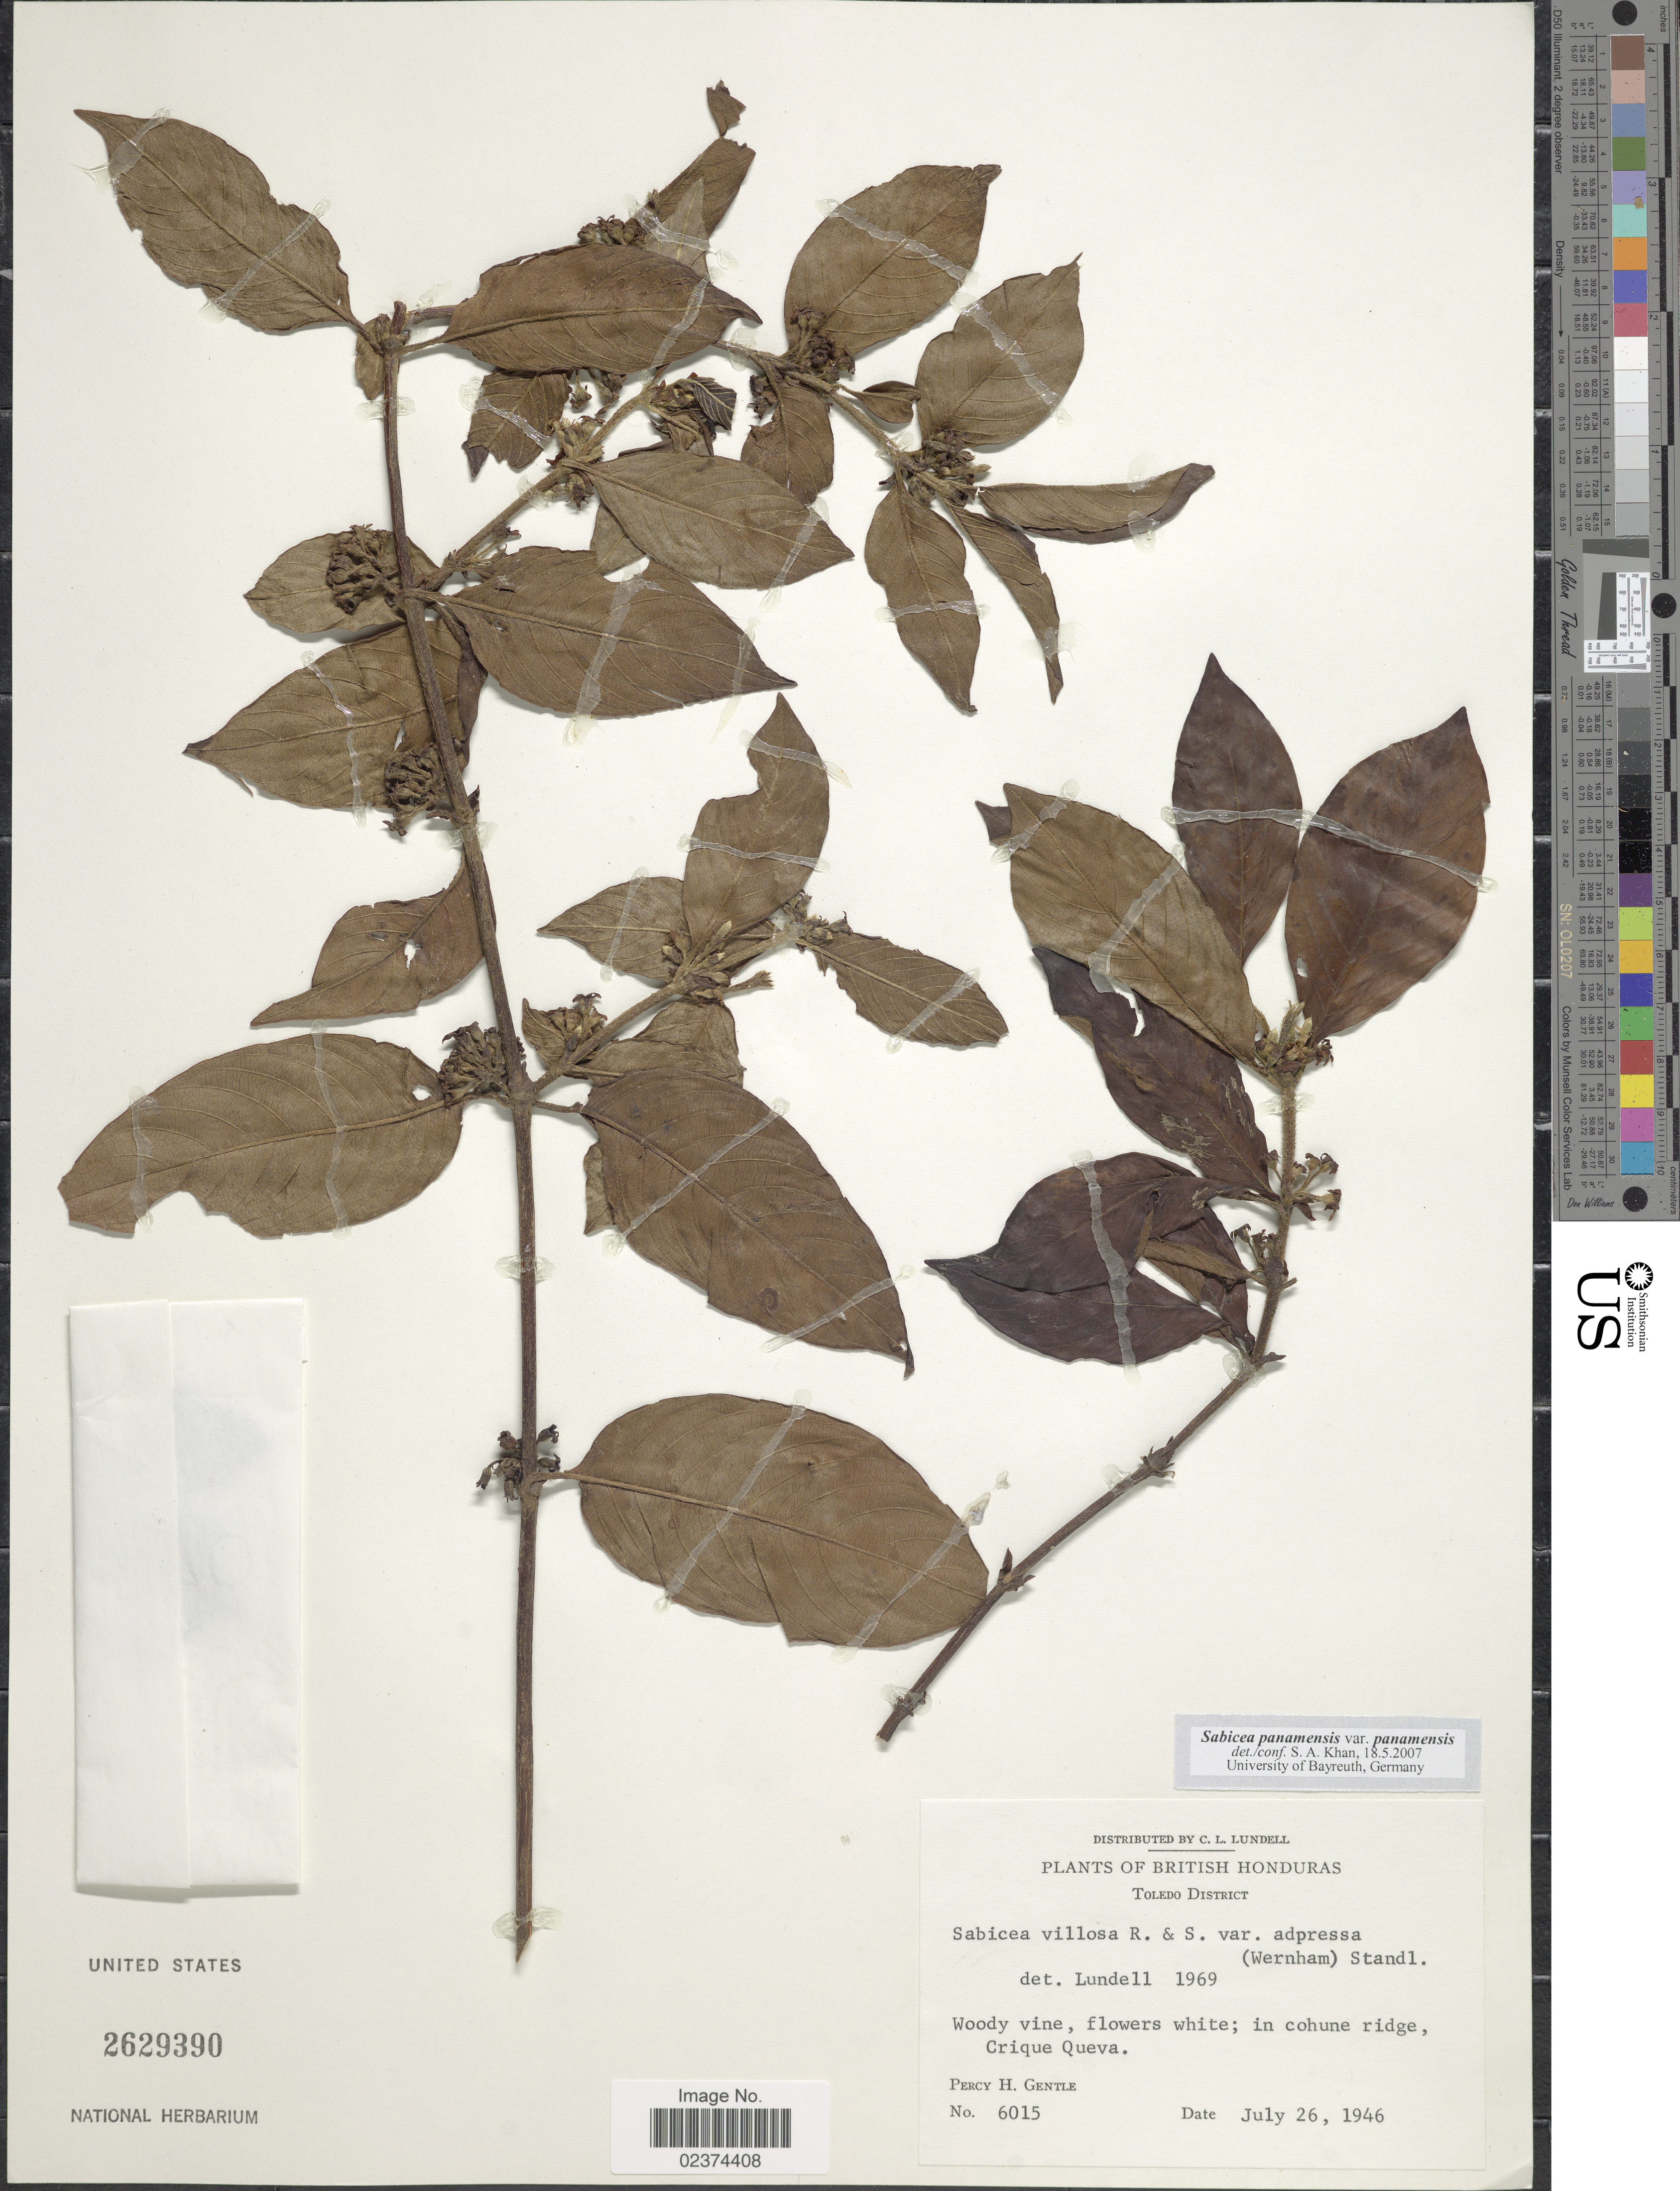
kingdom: Plantae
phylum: Tracheophyta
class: Magnoliopsida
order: Gentianales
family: Rubiaceae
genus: Sabicea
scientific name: Sabicea panamensis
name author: Wernham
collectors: P. H. Gentle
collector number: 6015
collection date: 1946-07-26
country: Belize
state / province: Toledo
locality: British Honduras, Toledo District, in cohune ridge, Crique Queva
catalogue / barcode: US 2629390